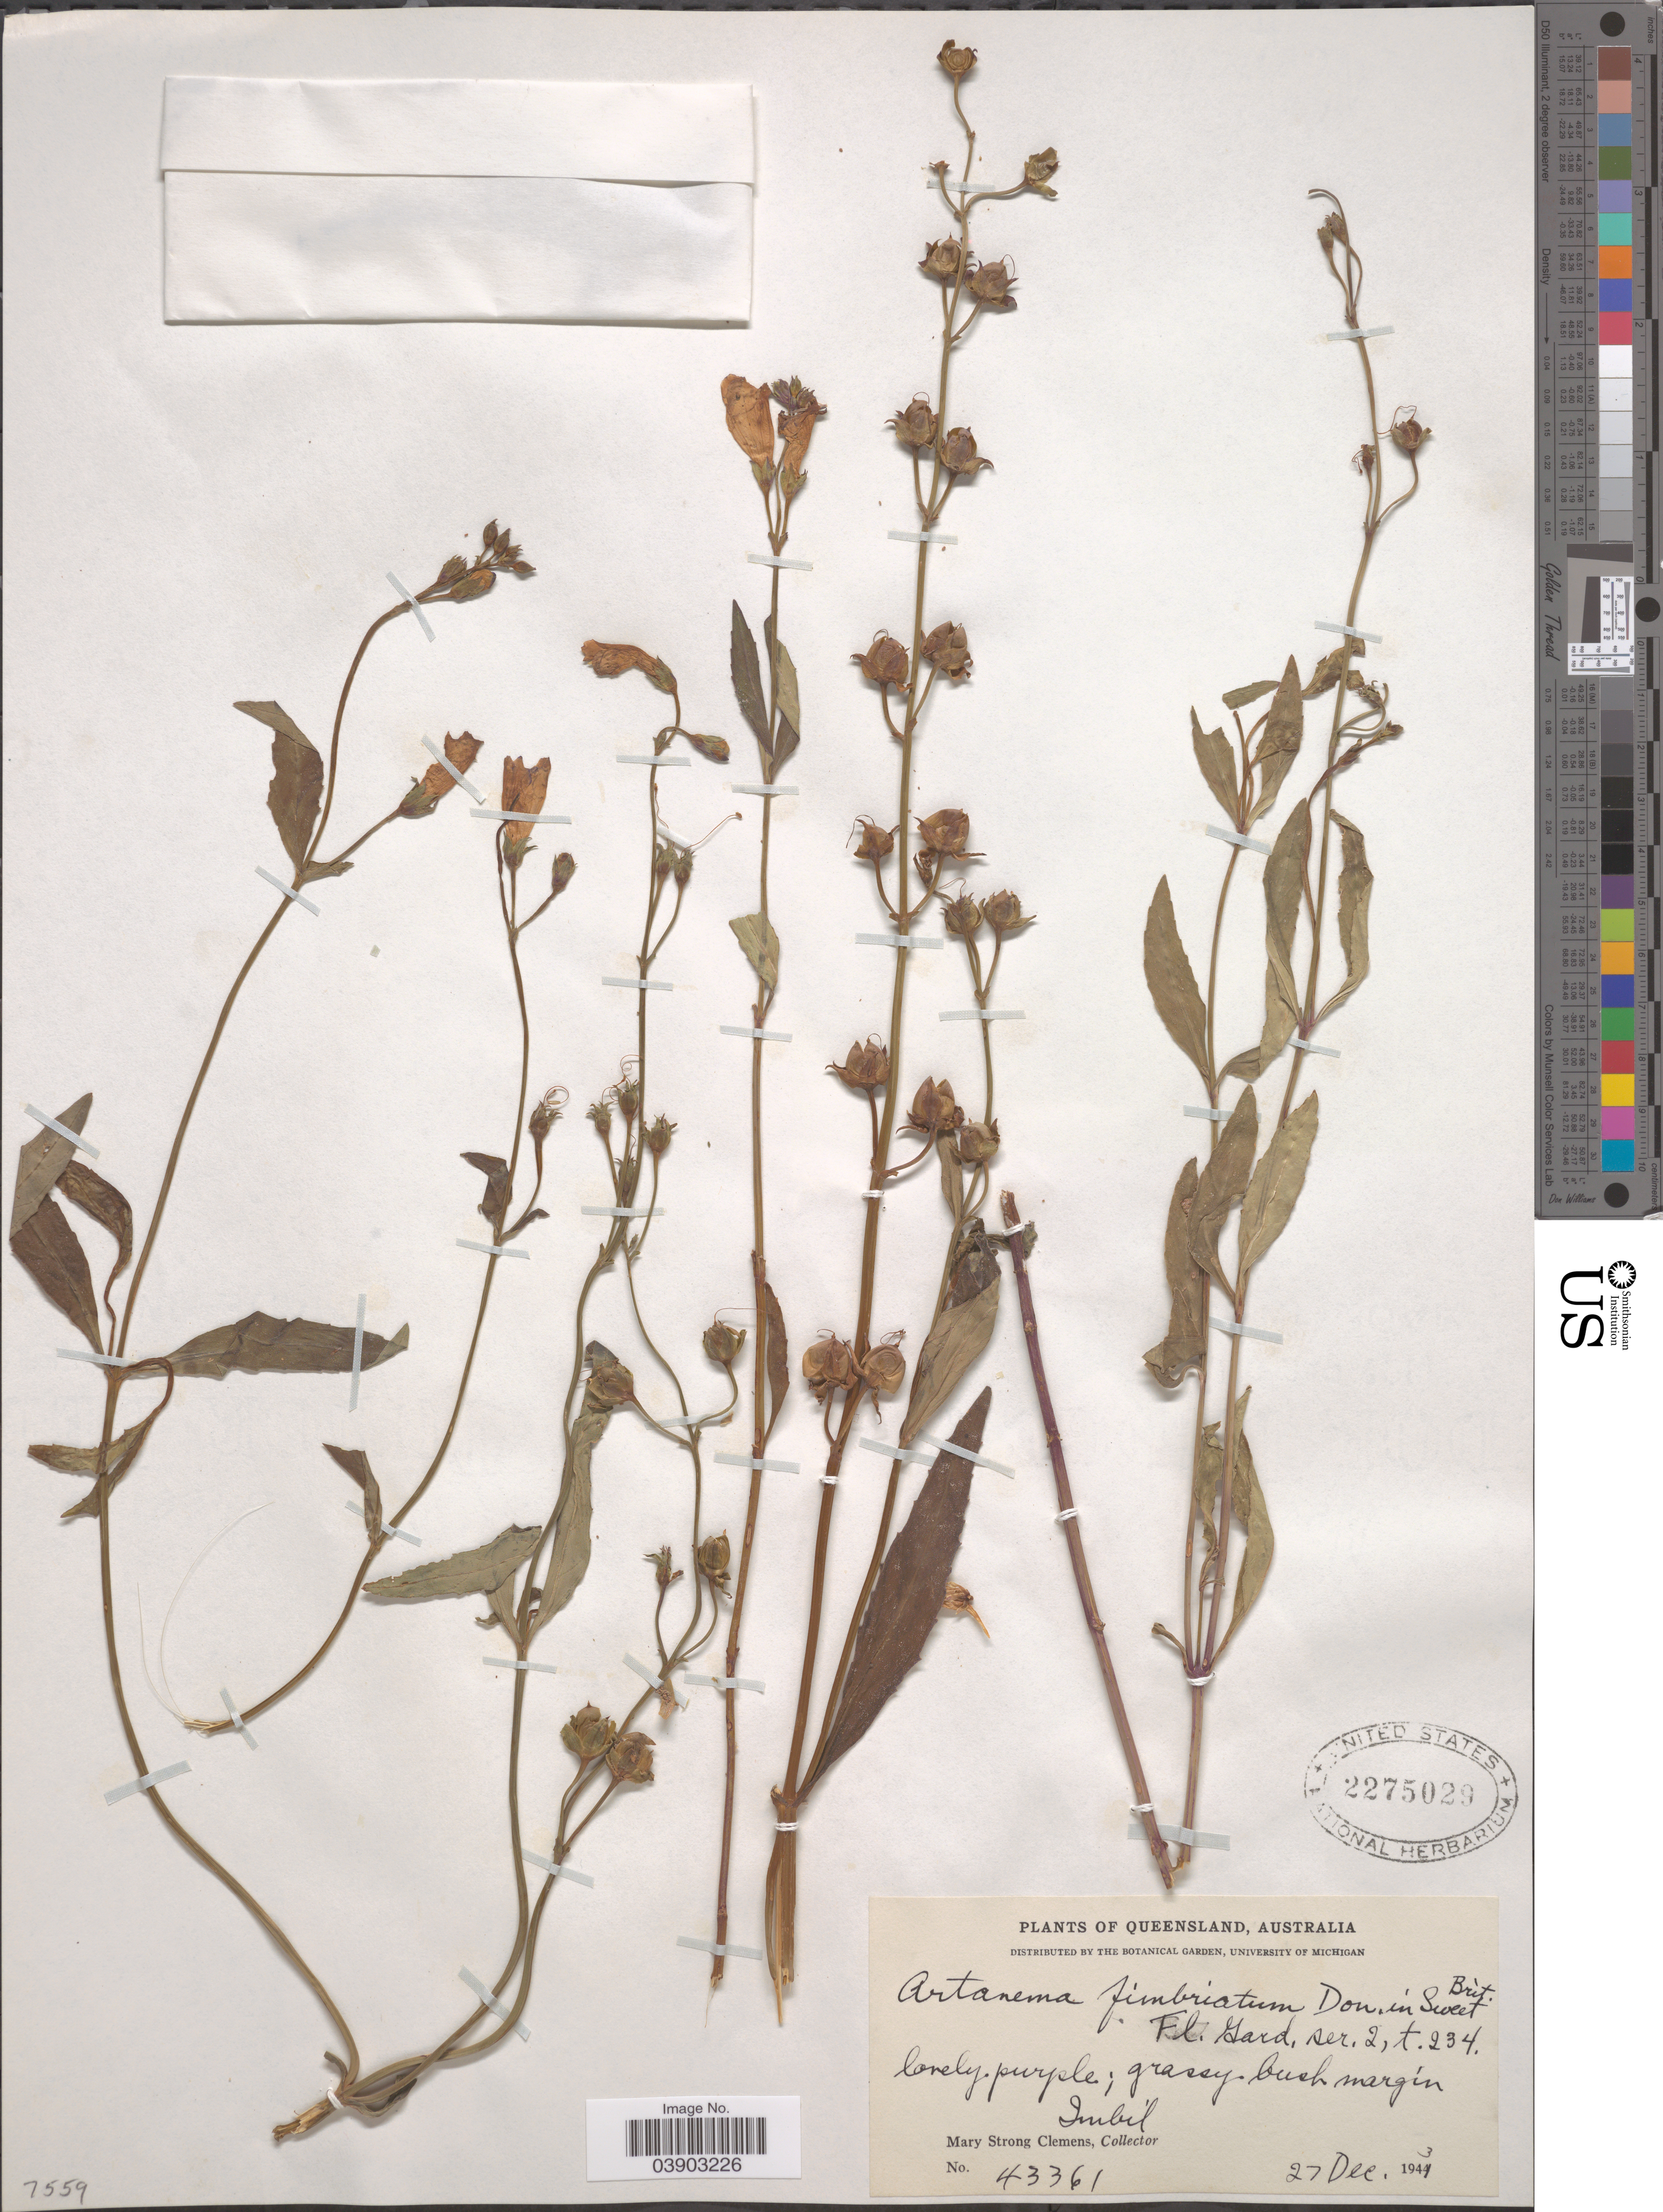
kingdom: Plantae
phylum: Tracheophyta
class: Magnoliopsida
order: Lamiales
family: Linderniaceae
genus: Artanema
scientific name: Artanema fimbriatum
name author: D. Don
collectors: M. S. Clemens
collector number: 43361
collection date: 1943-12-27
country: Australia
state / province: Queensland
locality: Imbil.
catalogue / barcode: US 2275029